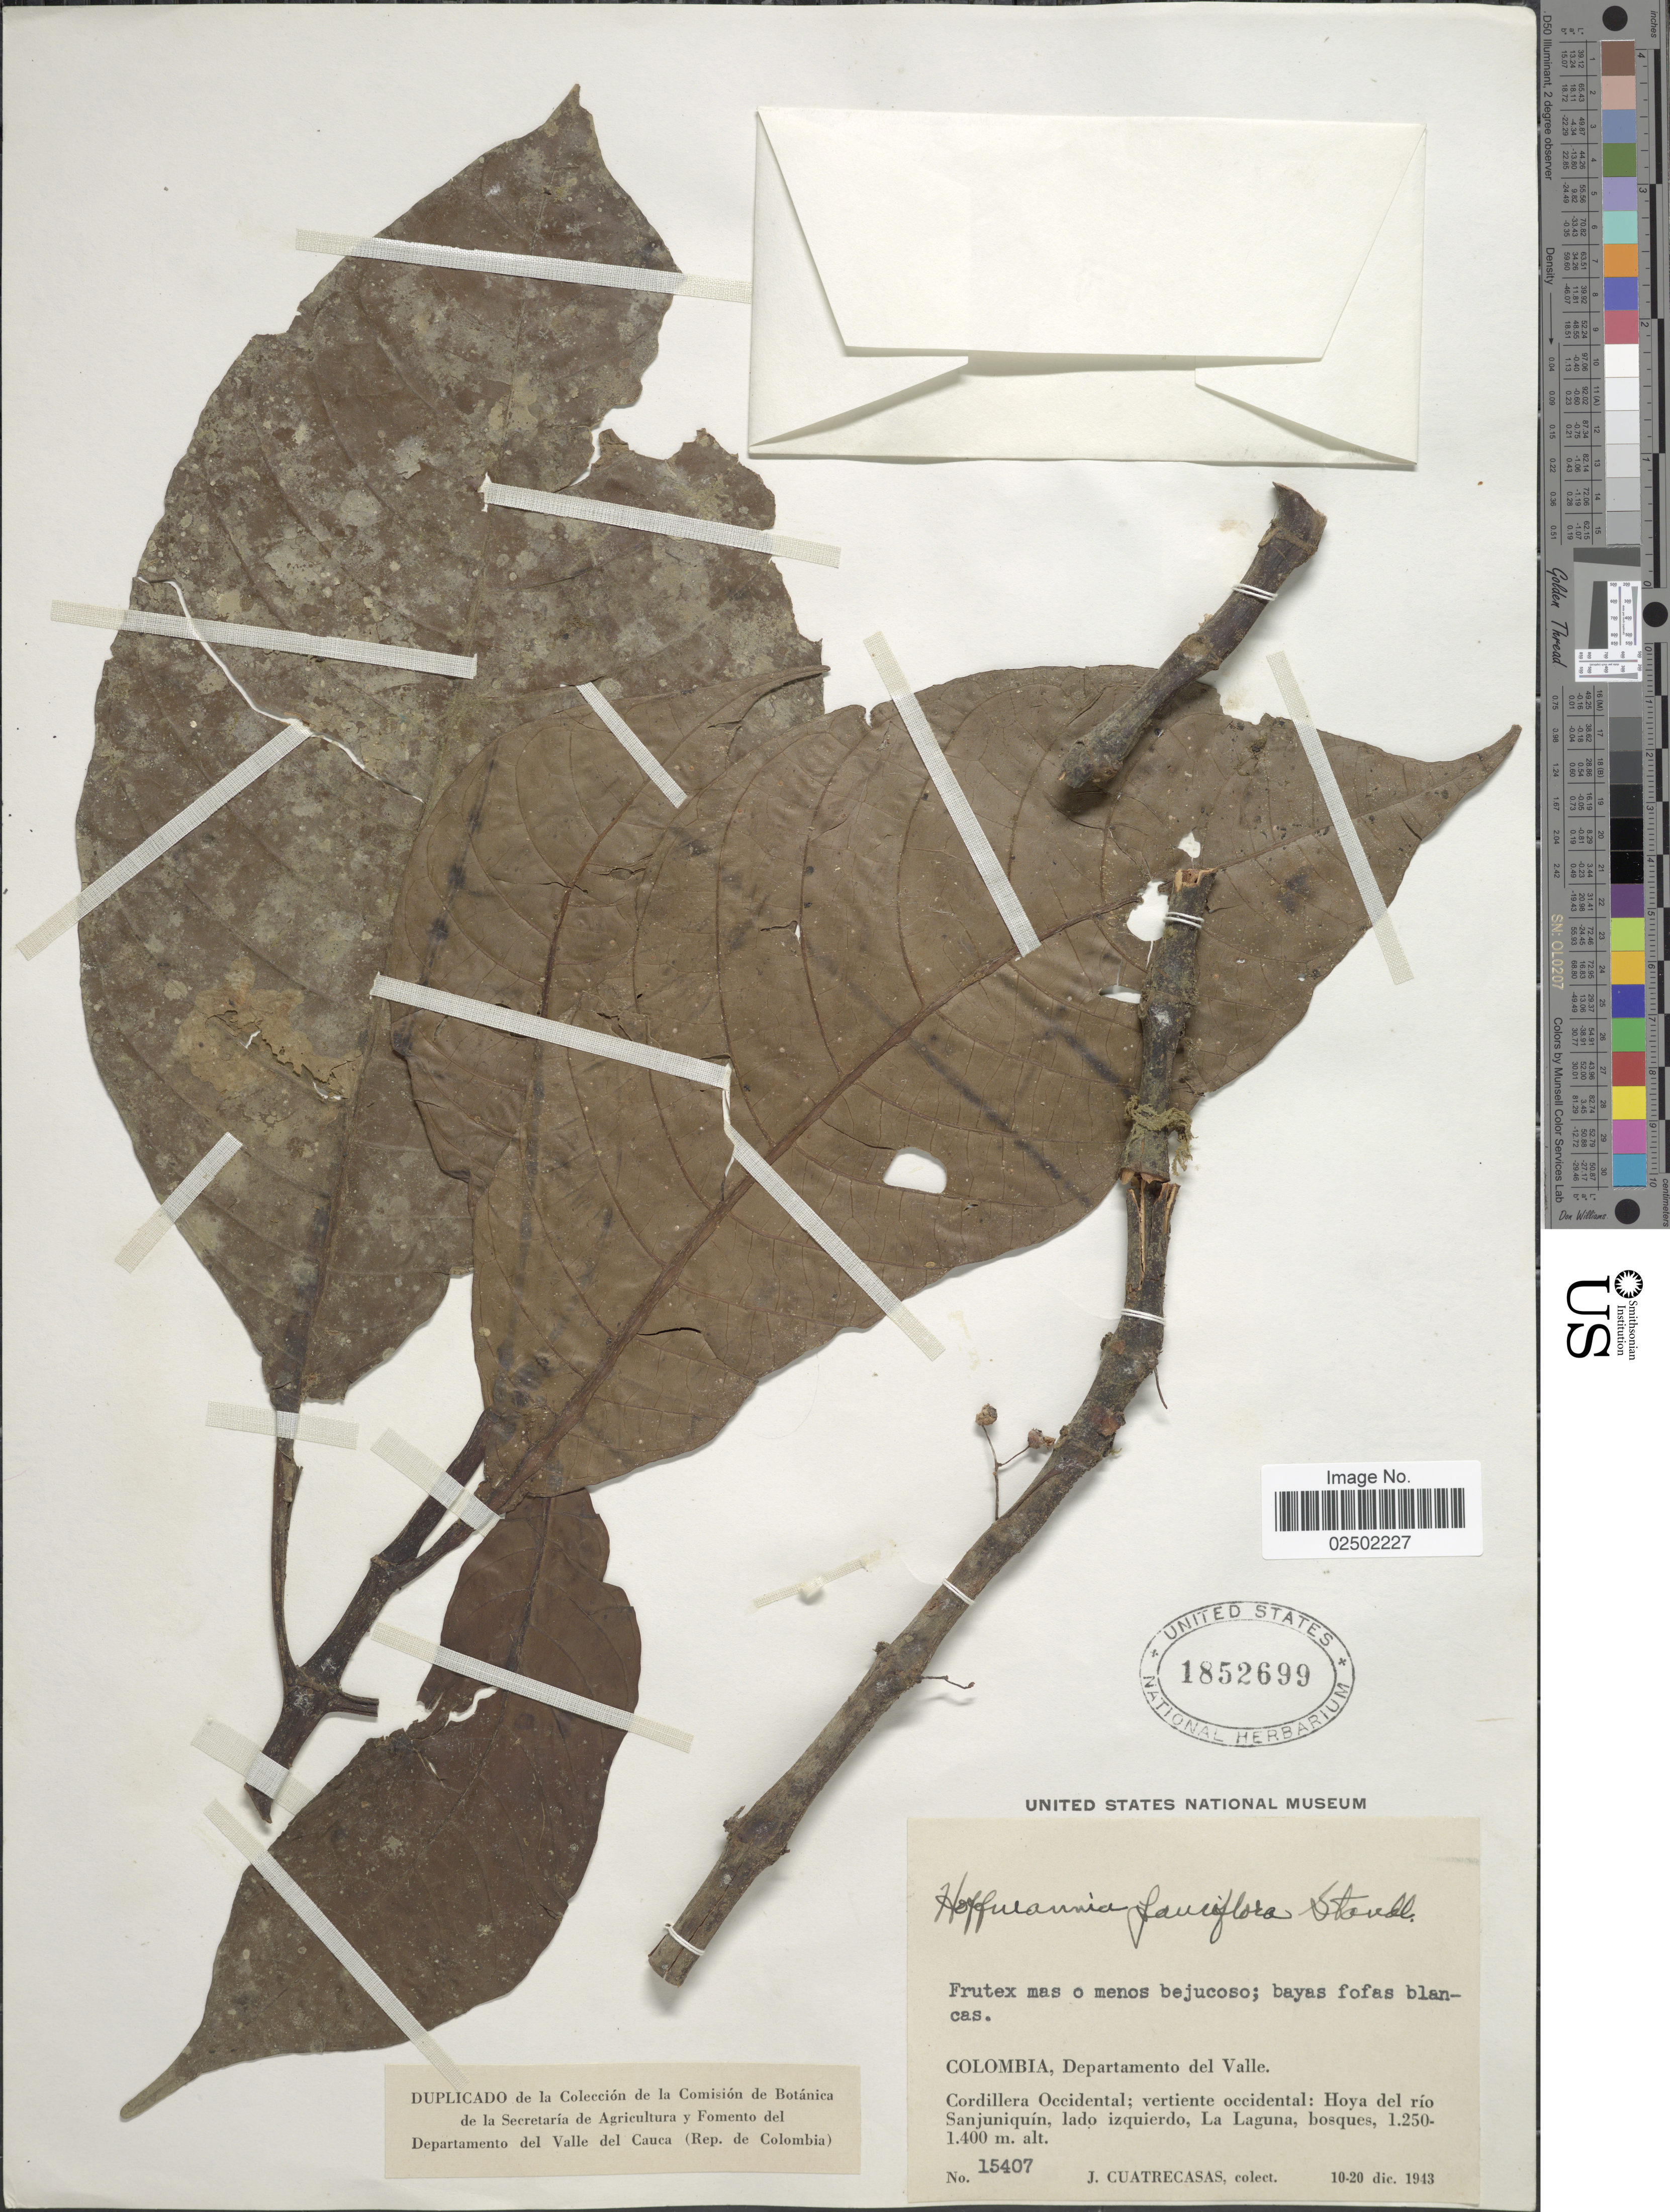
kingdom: Plantae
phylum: Tracheophyta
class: Magnoliopsida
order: Gentianales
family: Rubiaceae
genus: Hoffmannia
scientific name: Hoffmannia pauciflora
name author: Standl.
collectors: J. Cuatrecasas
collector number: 15407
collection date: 1943-12-10/1943-12-20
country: Colombia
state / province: Valle del Cauca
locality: Colombia, Departamento del Valle, Cordillera Occidental, vertiente occidental: Hoya del rio Sanjuniquin, lado izquierdo, La Laguna, bosques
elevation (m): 1250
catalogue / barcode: US 1852699